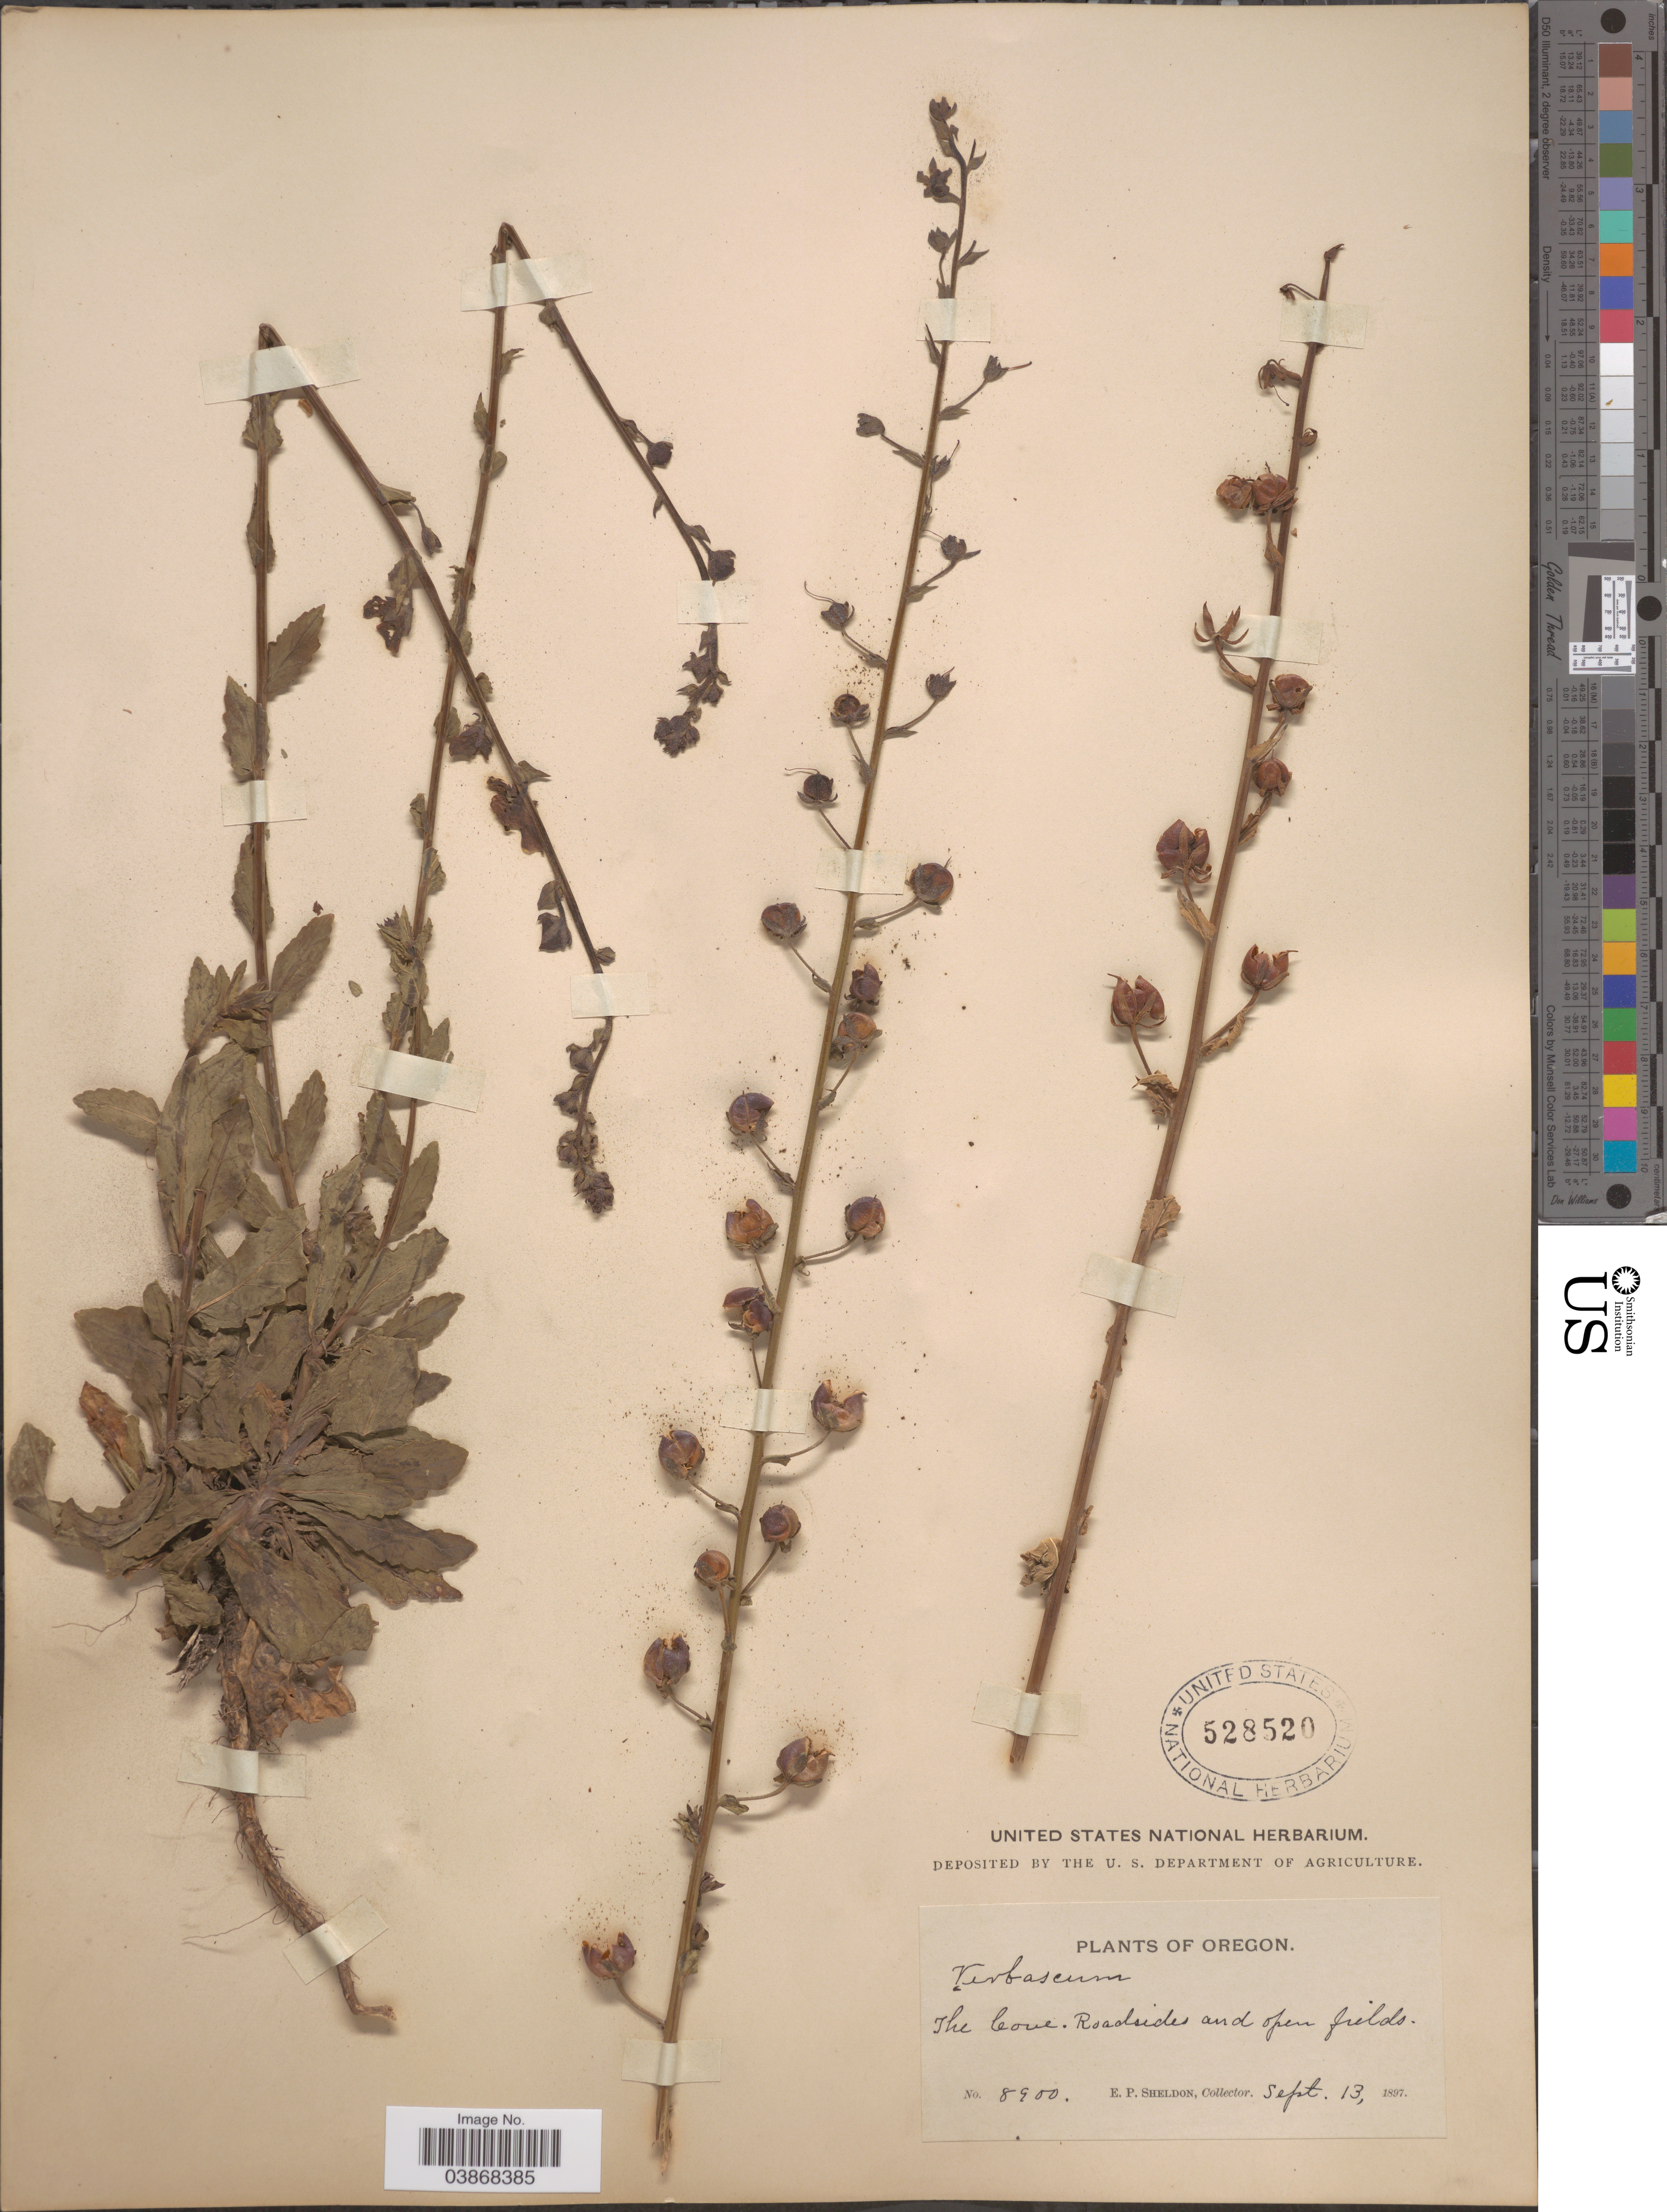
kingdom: Plantae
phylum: Tracheophyta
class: Magnoliopsida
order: Lamiales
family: Scrophulariaceae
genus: Verbascum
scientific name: Verbascum blattaria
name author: L.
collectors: E. P. Sheldon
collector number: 8900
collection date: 1897-09-13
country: United States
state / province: Oregon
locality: The Cove.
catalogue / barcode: US 528520